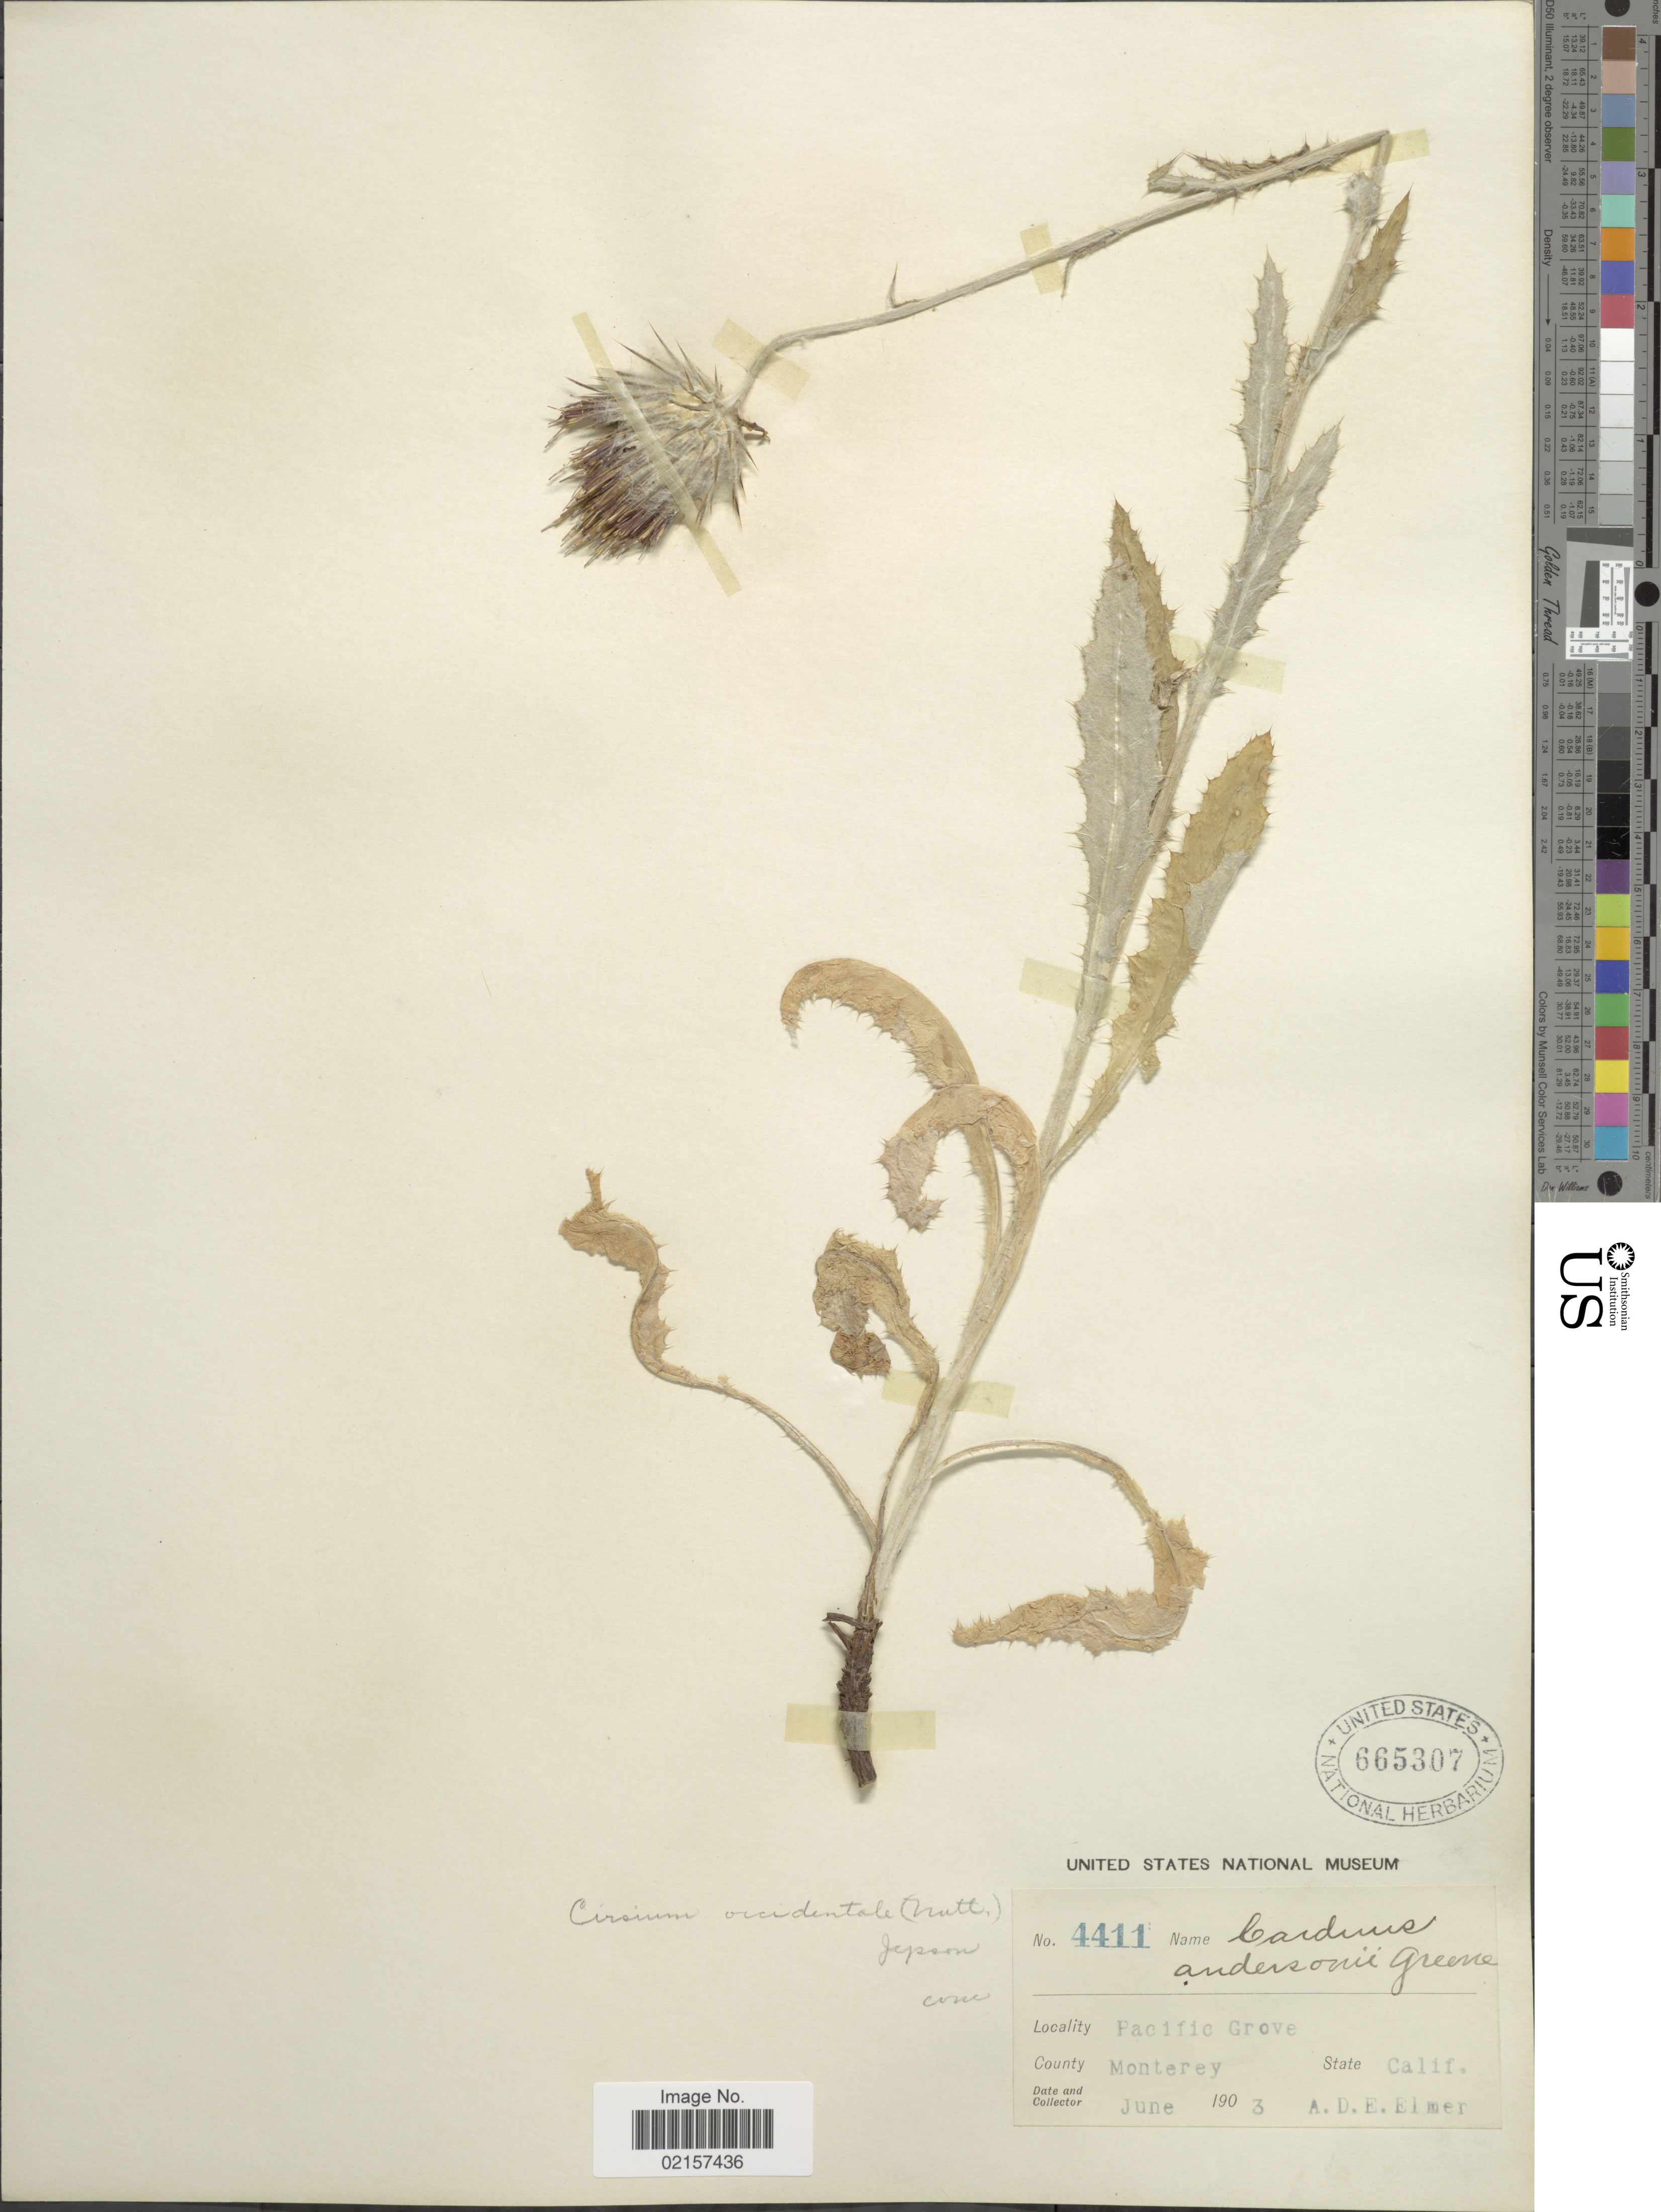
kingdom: Plantae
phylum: Tracheophyta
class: Magnoliopsida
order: Asterales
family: Asteraceae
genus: Cirsium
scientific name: Cirsium occidentale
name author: (Nutt.) Jeps.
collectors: A. D. E. Elmer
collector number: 4411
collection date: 1903-06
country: United States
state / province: California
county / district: Monterey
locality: Pacific Grove, County Monterey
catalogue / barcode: US 665307